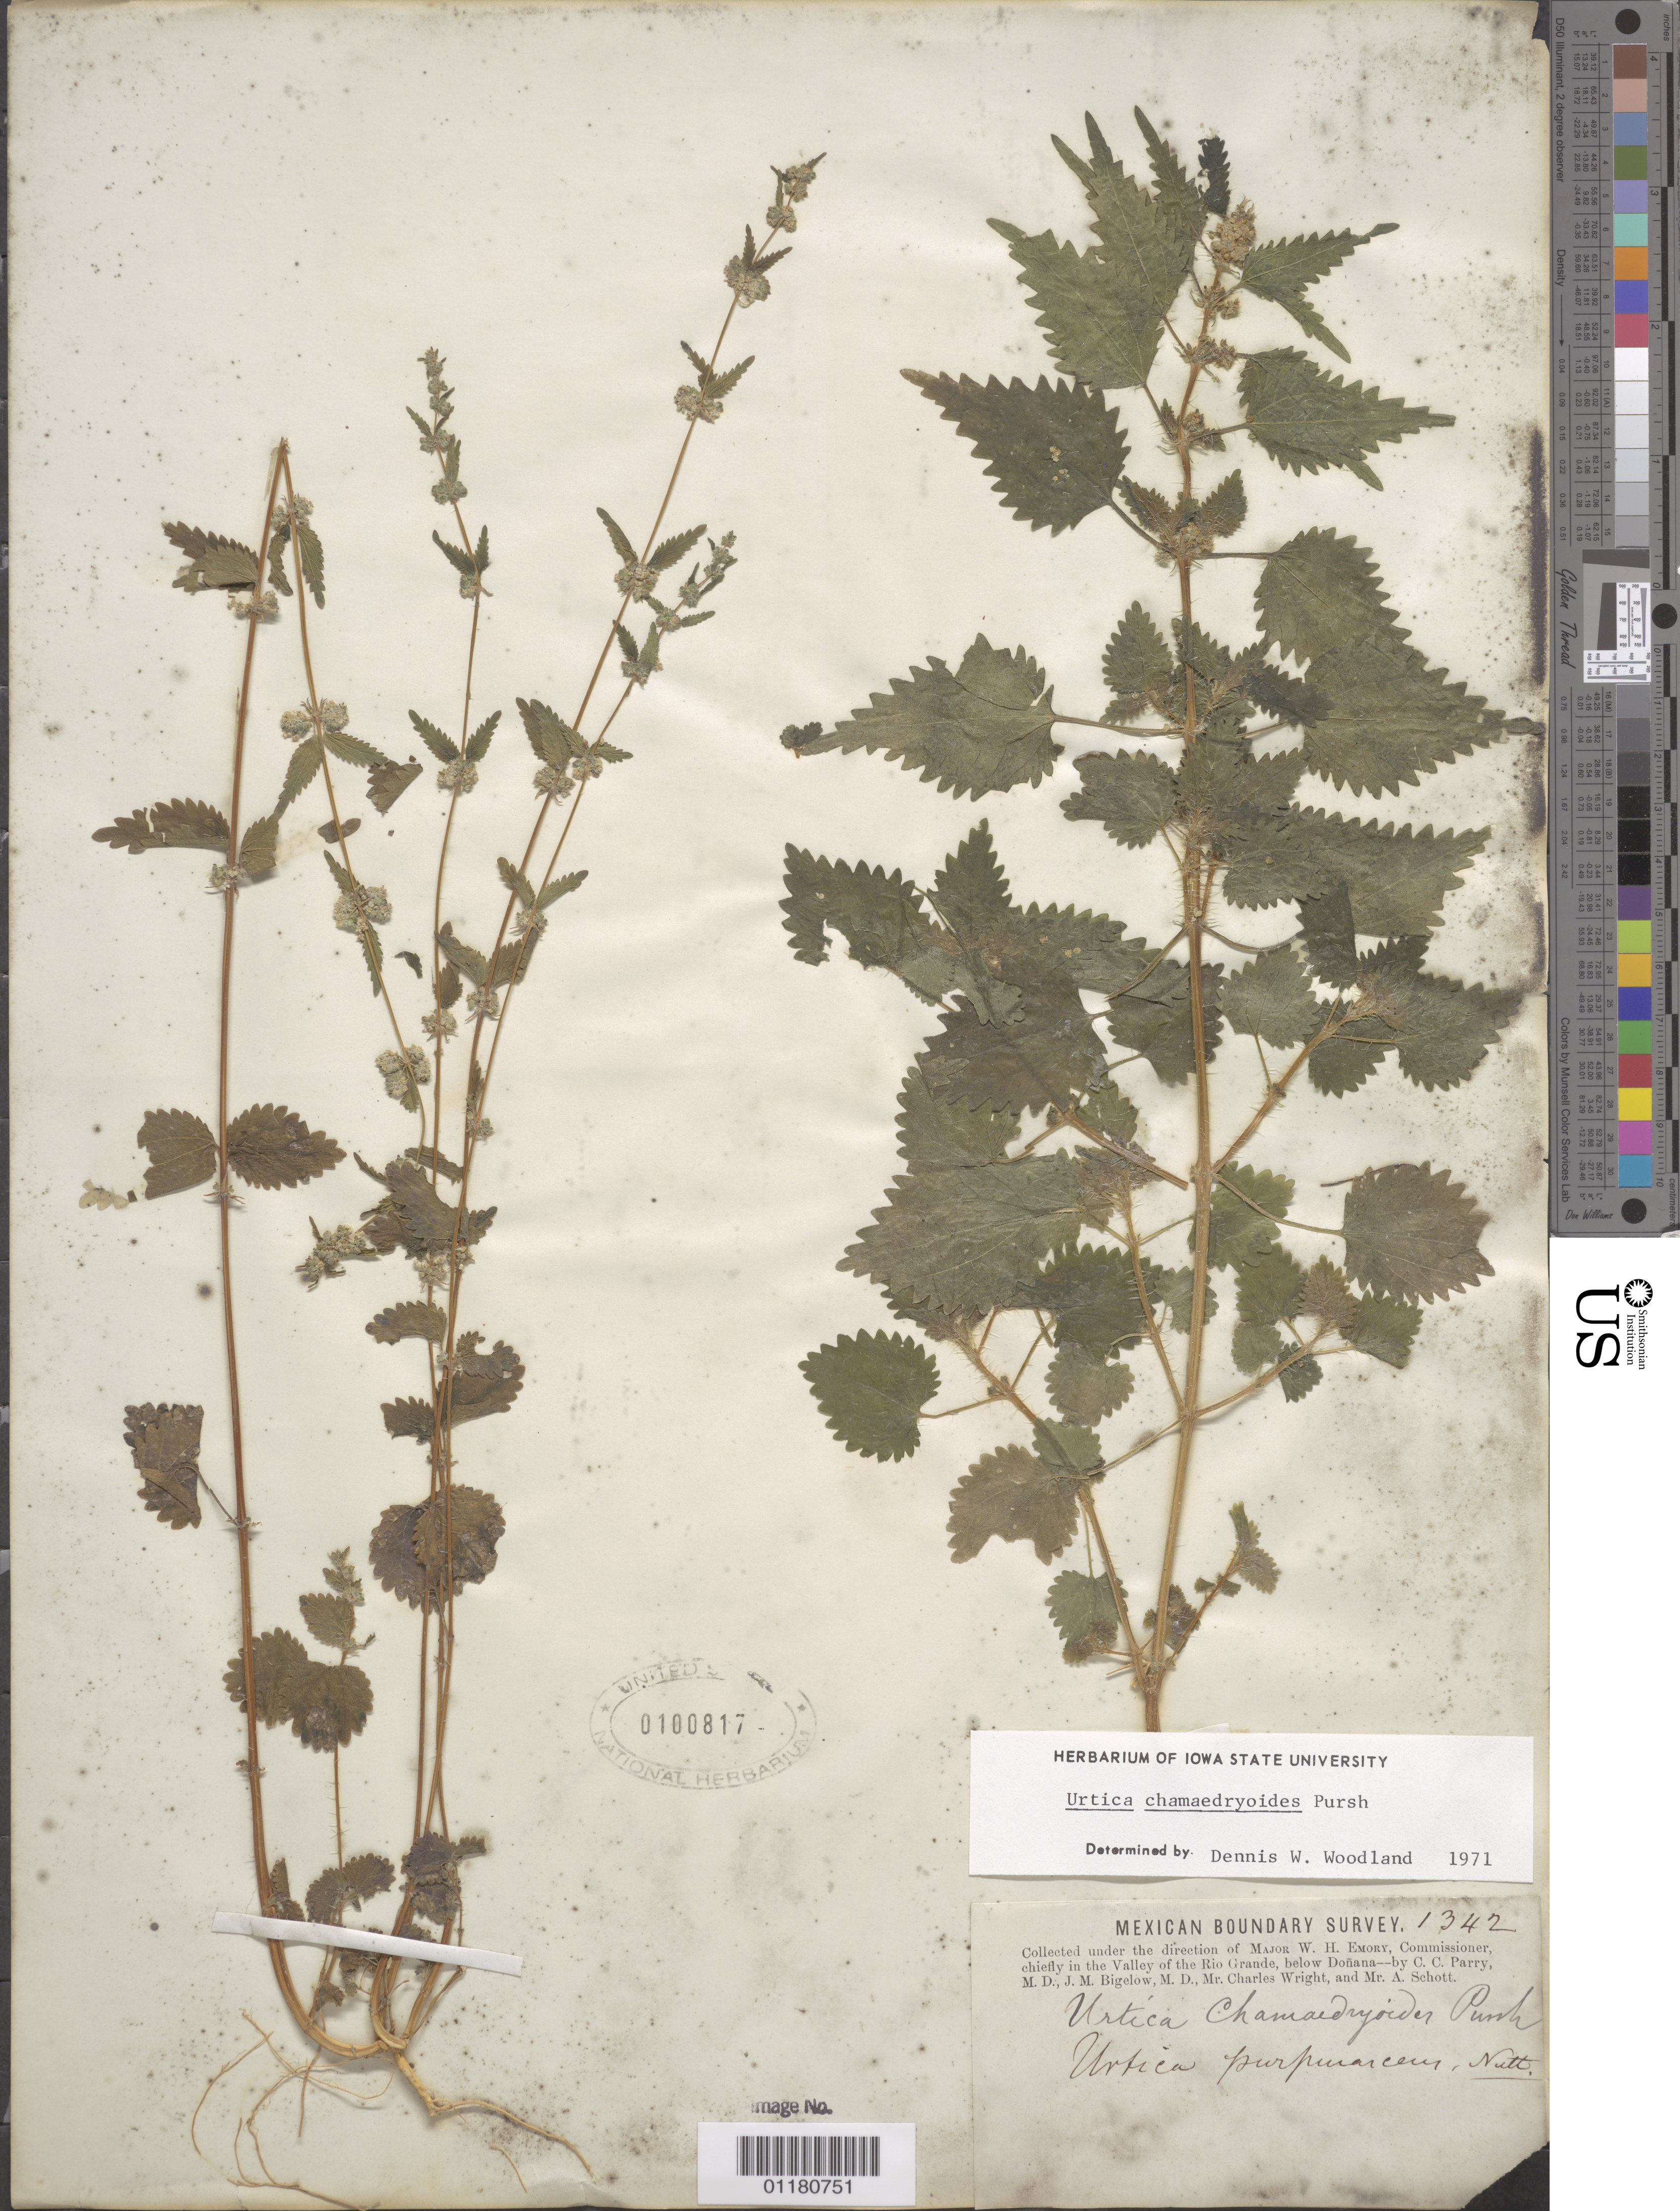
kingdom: Plantae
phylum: Tracheophyta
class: Magnoliopsida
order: Rosales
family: Urticaceae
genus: Urtica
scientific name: Urtica chamaedryoides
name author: Pursh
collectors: C. C. Parry, J. M. Bigelow, C. Wright & A. C. V. Schott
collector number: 1342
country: United States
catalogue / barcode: US 100817